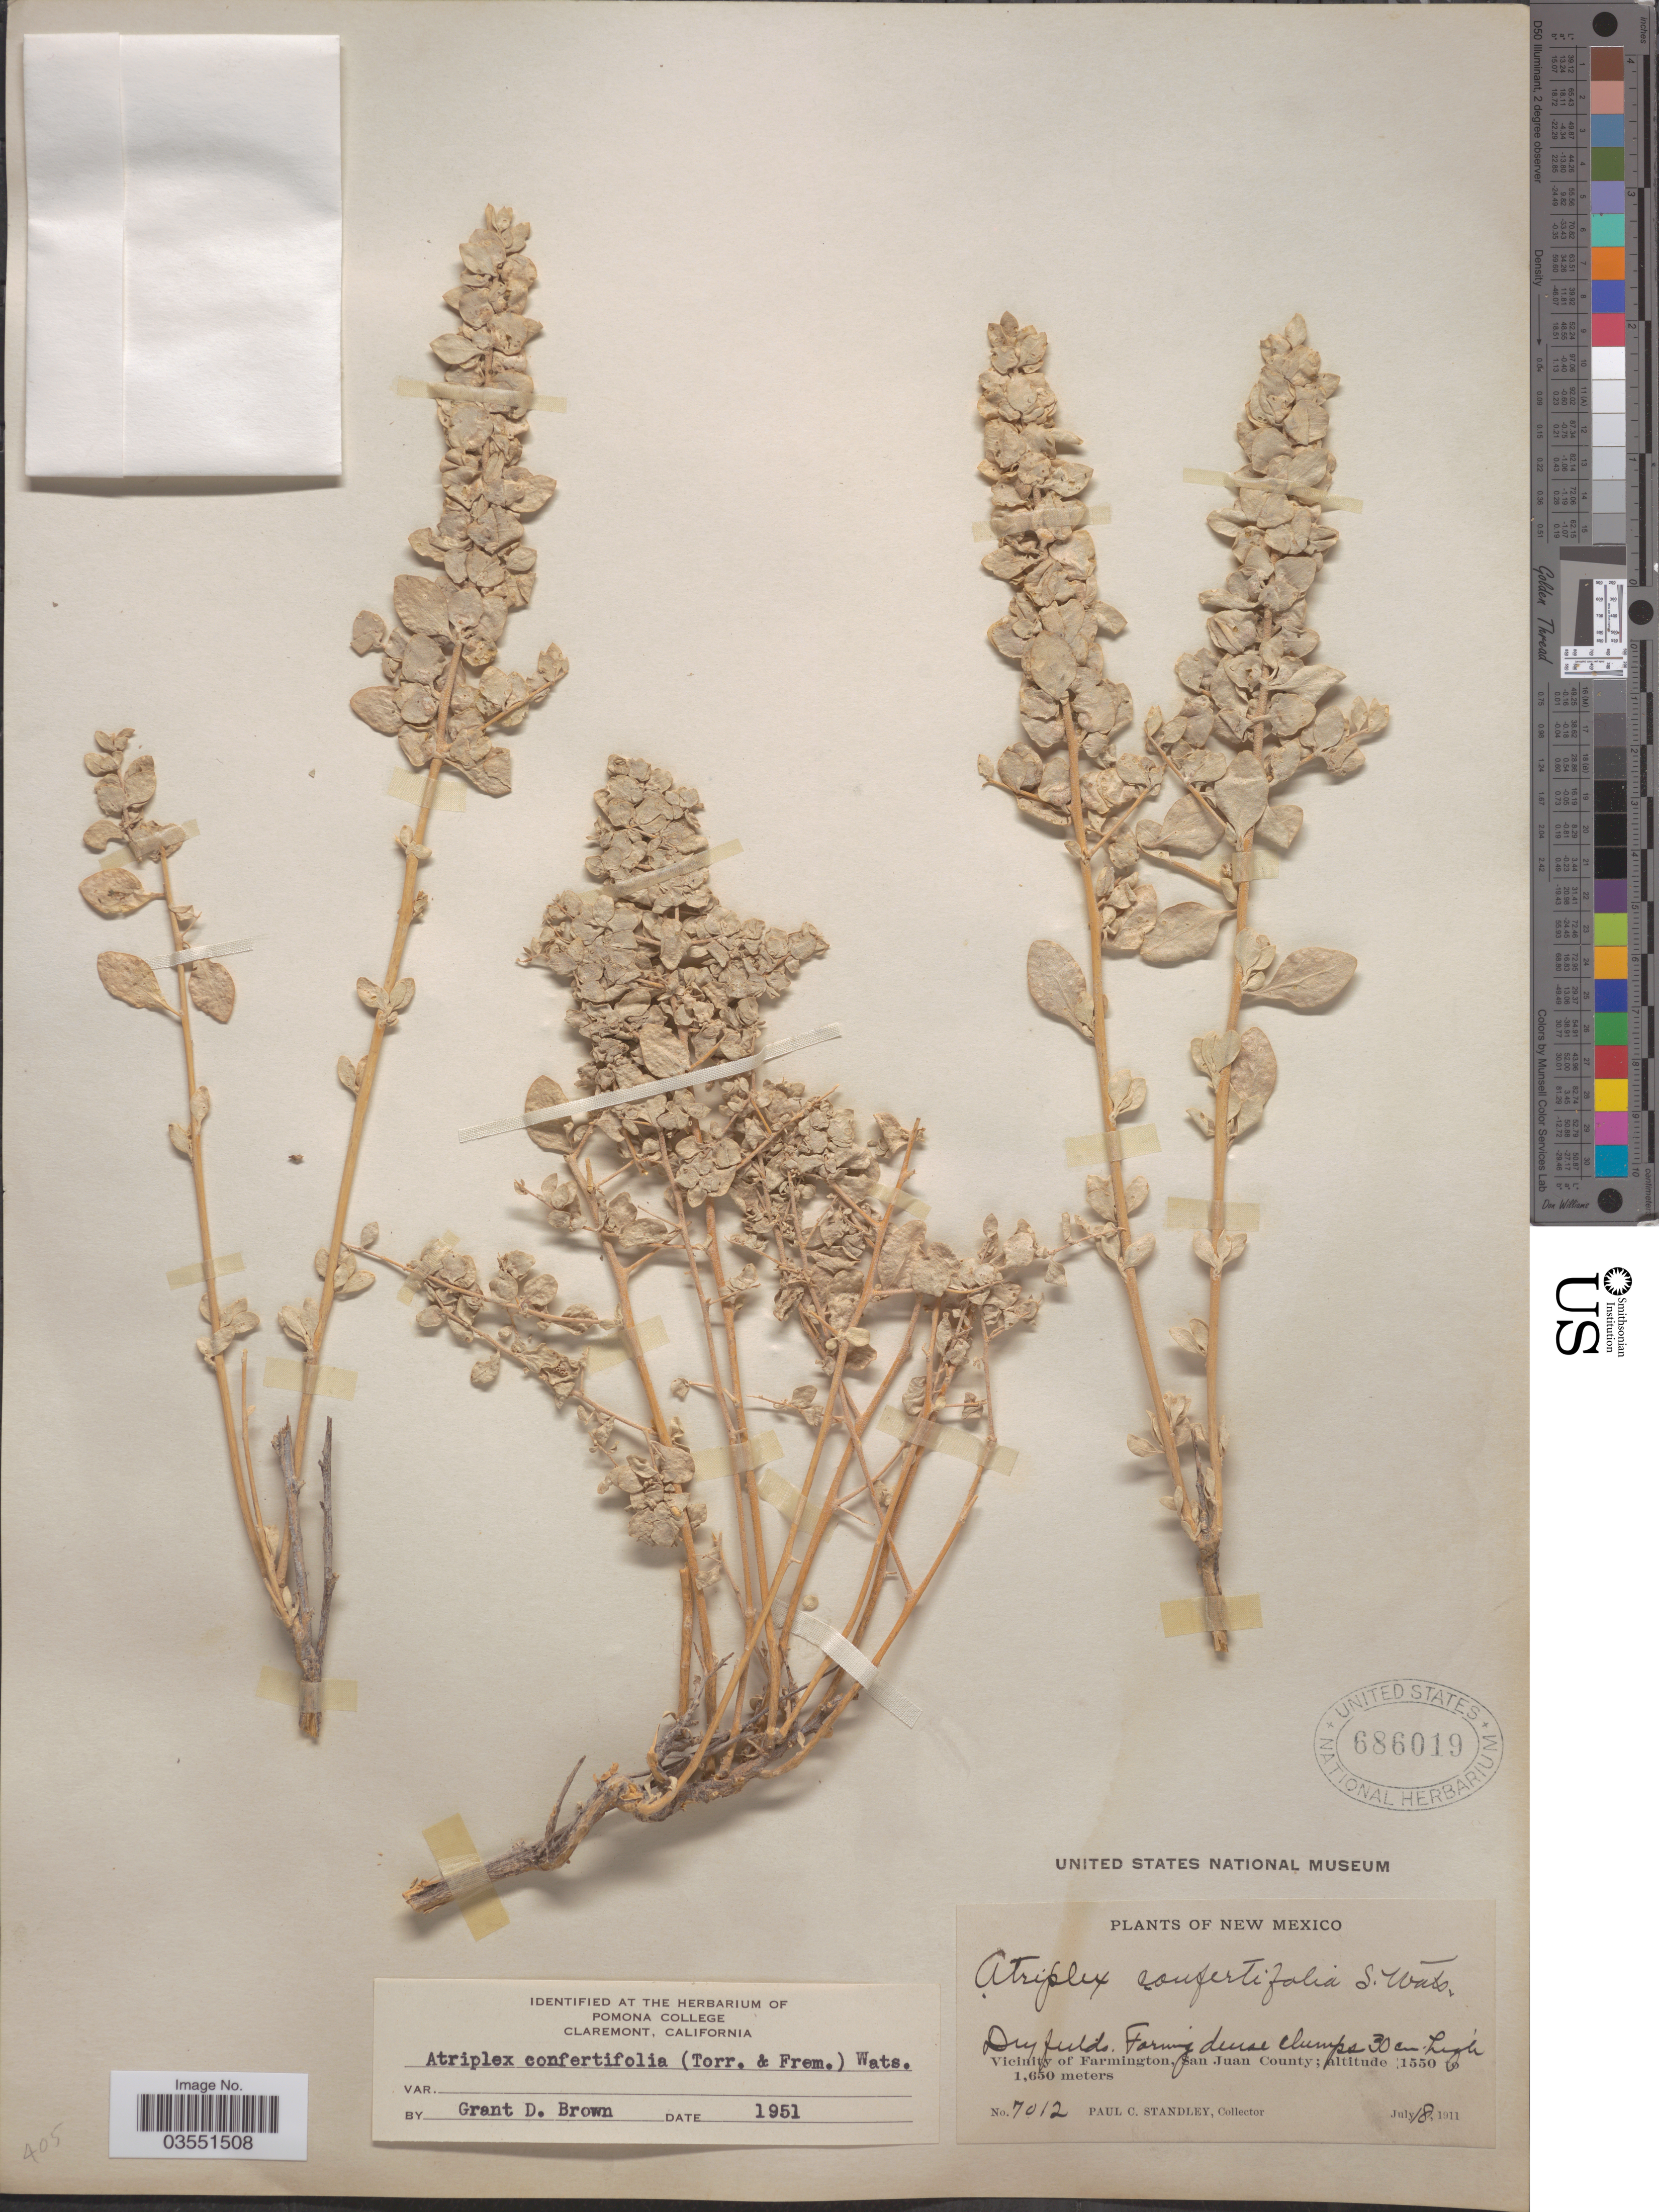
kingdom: Plantae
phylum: Tracheophyta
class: Magnoliopsida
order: Caryophyllales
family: Amaranthaceae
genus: Atriplex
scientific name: Atriplex confertifolia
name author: (Torr. & Frém.) S. Watson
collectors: P. C. Standley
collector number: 7012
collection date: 1911-07-18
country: United States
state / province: New Mexico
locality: Vicinity of Farmington, San Juan County.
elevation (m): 1550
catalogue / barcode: US 686019